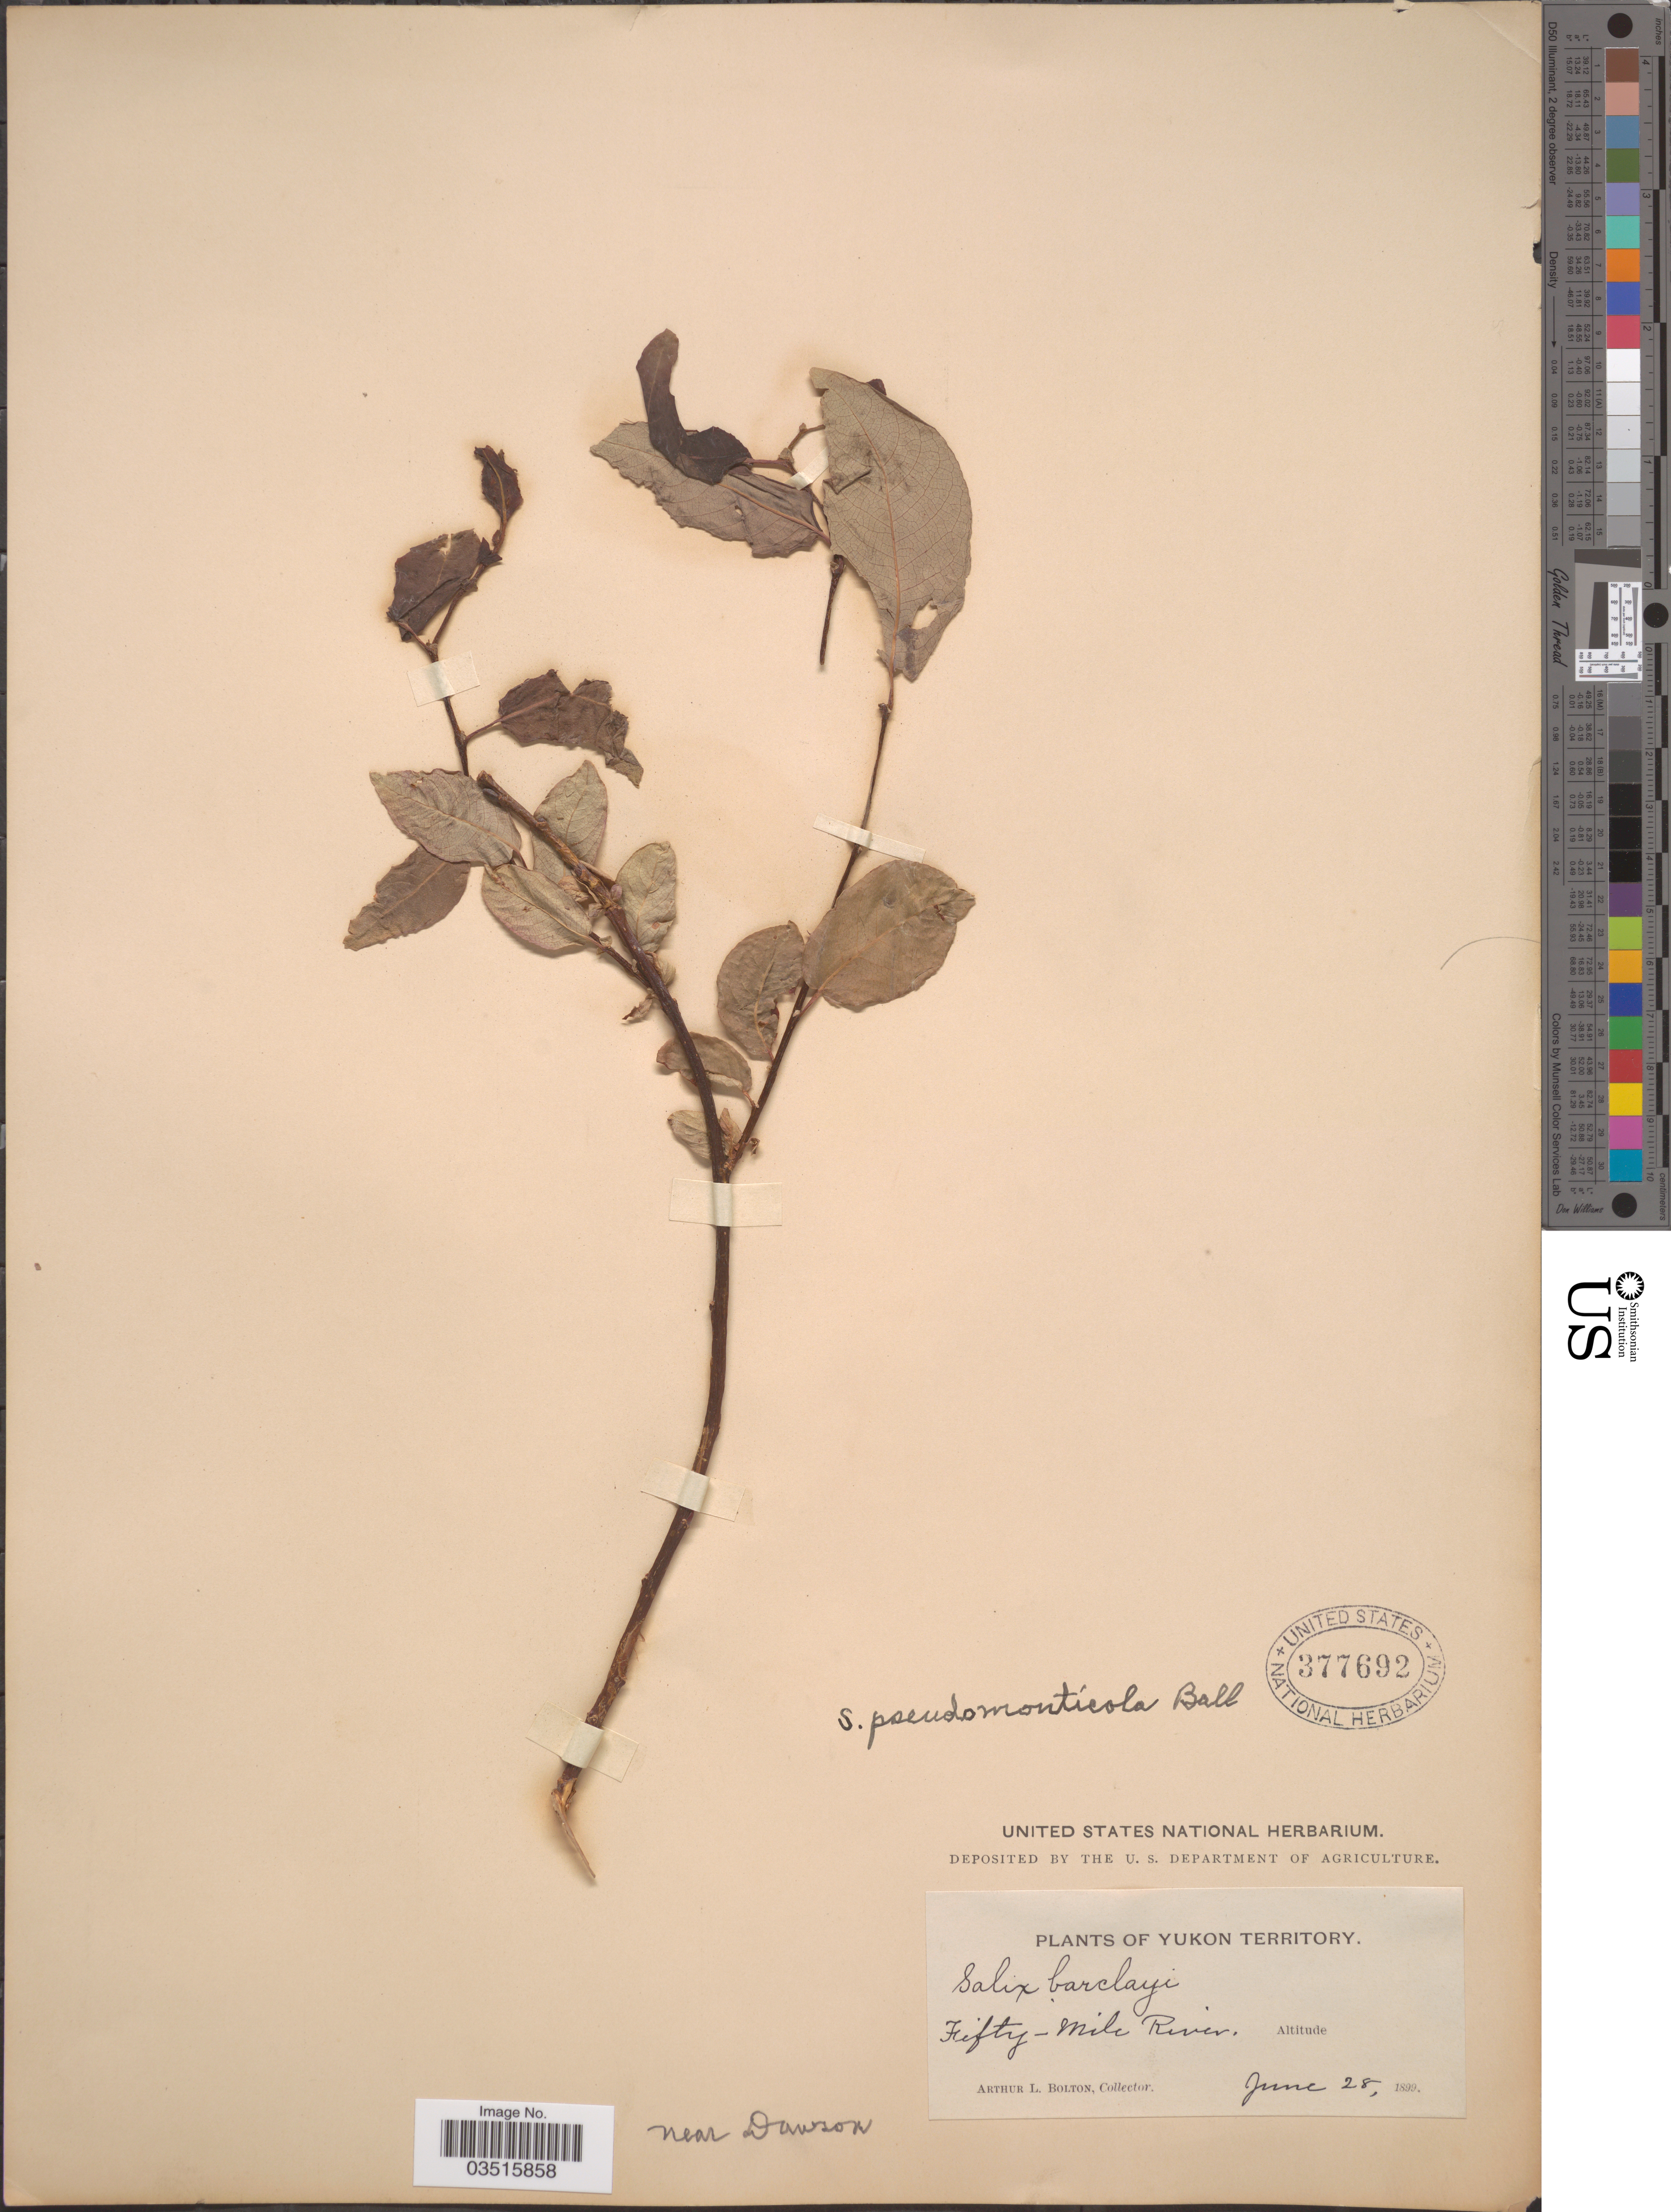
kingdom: Plantae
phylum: Tracheophyta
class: Magnoliopsida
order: Malpighiales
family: Salicaceae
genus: Salix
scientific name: Salix monticola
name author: Bebb.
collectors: A. Bolton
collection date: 1899-06-28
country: Canada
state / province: Yukon Territory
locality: Fifty-Mile River. Near Dawson.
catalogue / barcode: US 377692